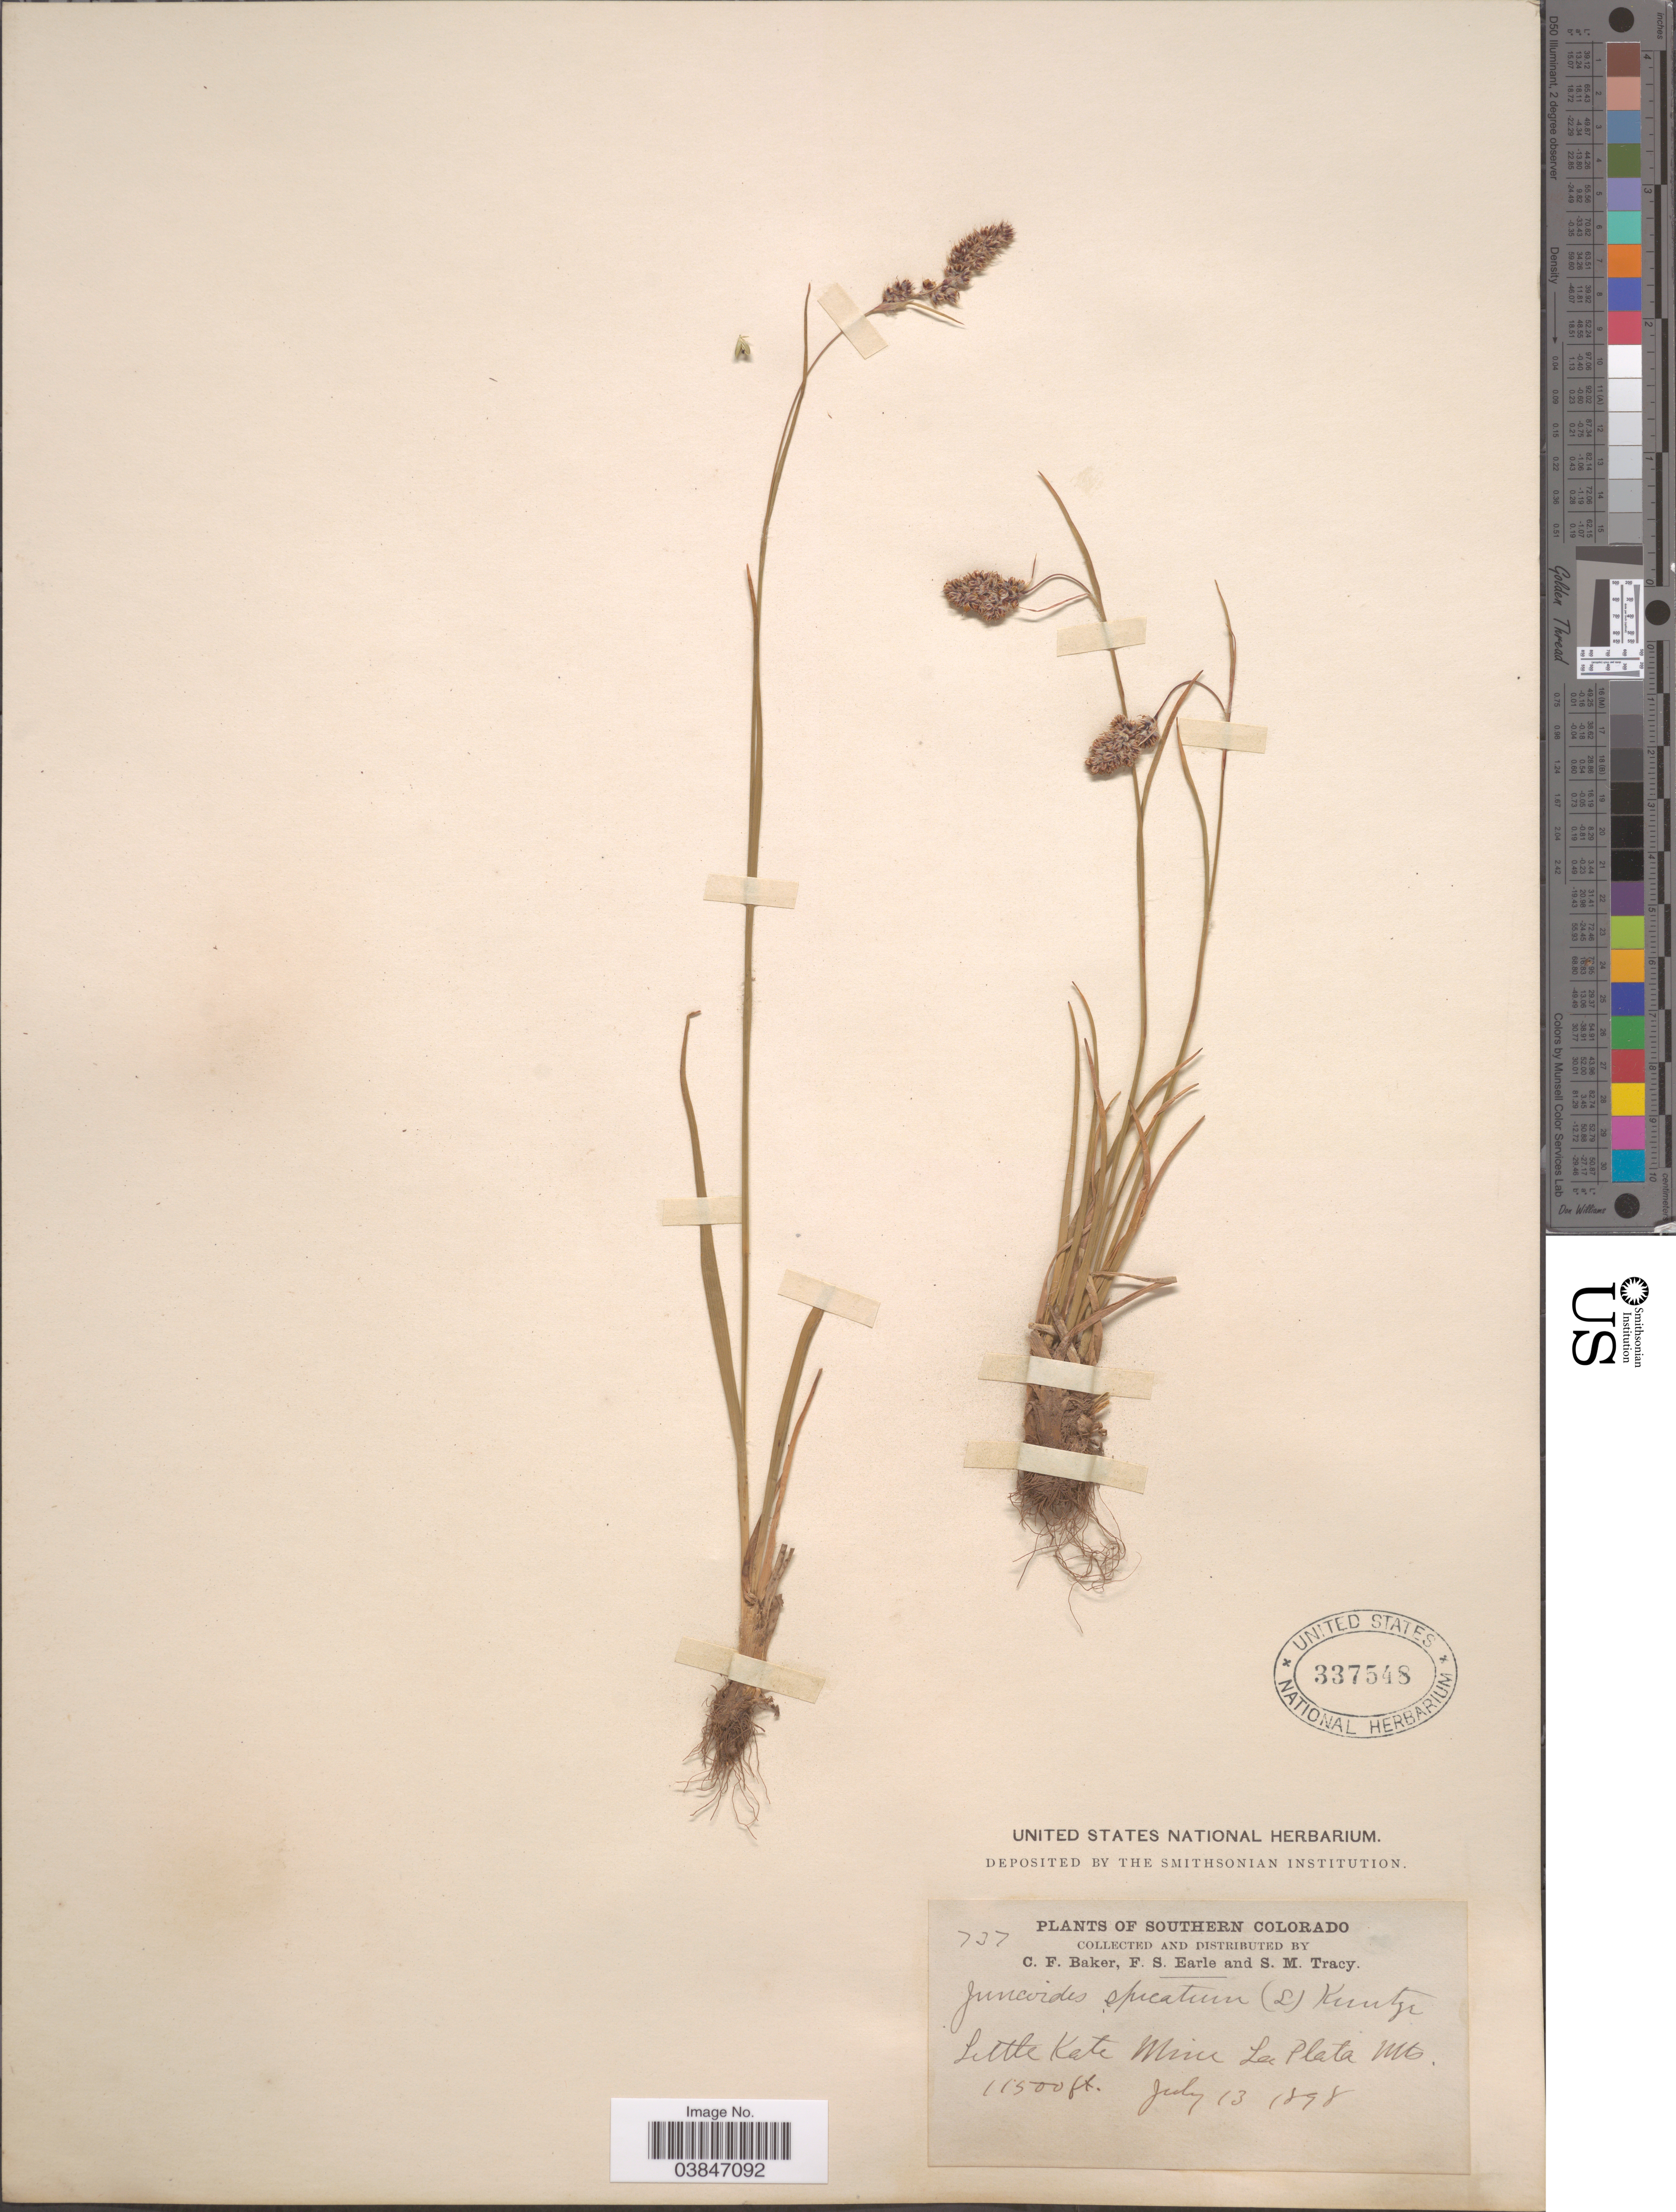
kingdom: Plantae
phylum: Tracheophyta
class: Liliopsida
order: Poales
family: Juncaceae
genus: Luzula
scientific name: Luzula spicata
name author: (L.) DC.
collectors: C. F. Baker, F. S. Earle & S. M. Tracy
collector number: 737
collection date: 1898-07-13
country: United States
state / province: Colorado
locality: Southern Colorado. Little Kate Mine La Plata Mts.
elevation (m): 3505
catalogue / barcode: US 337548